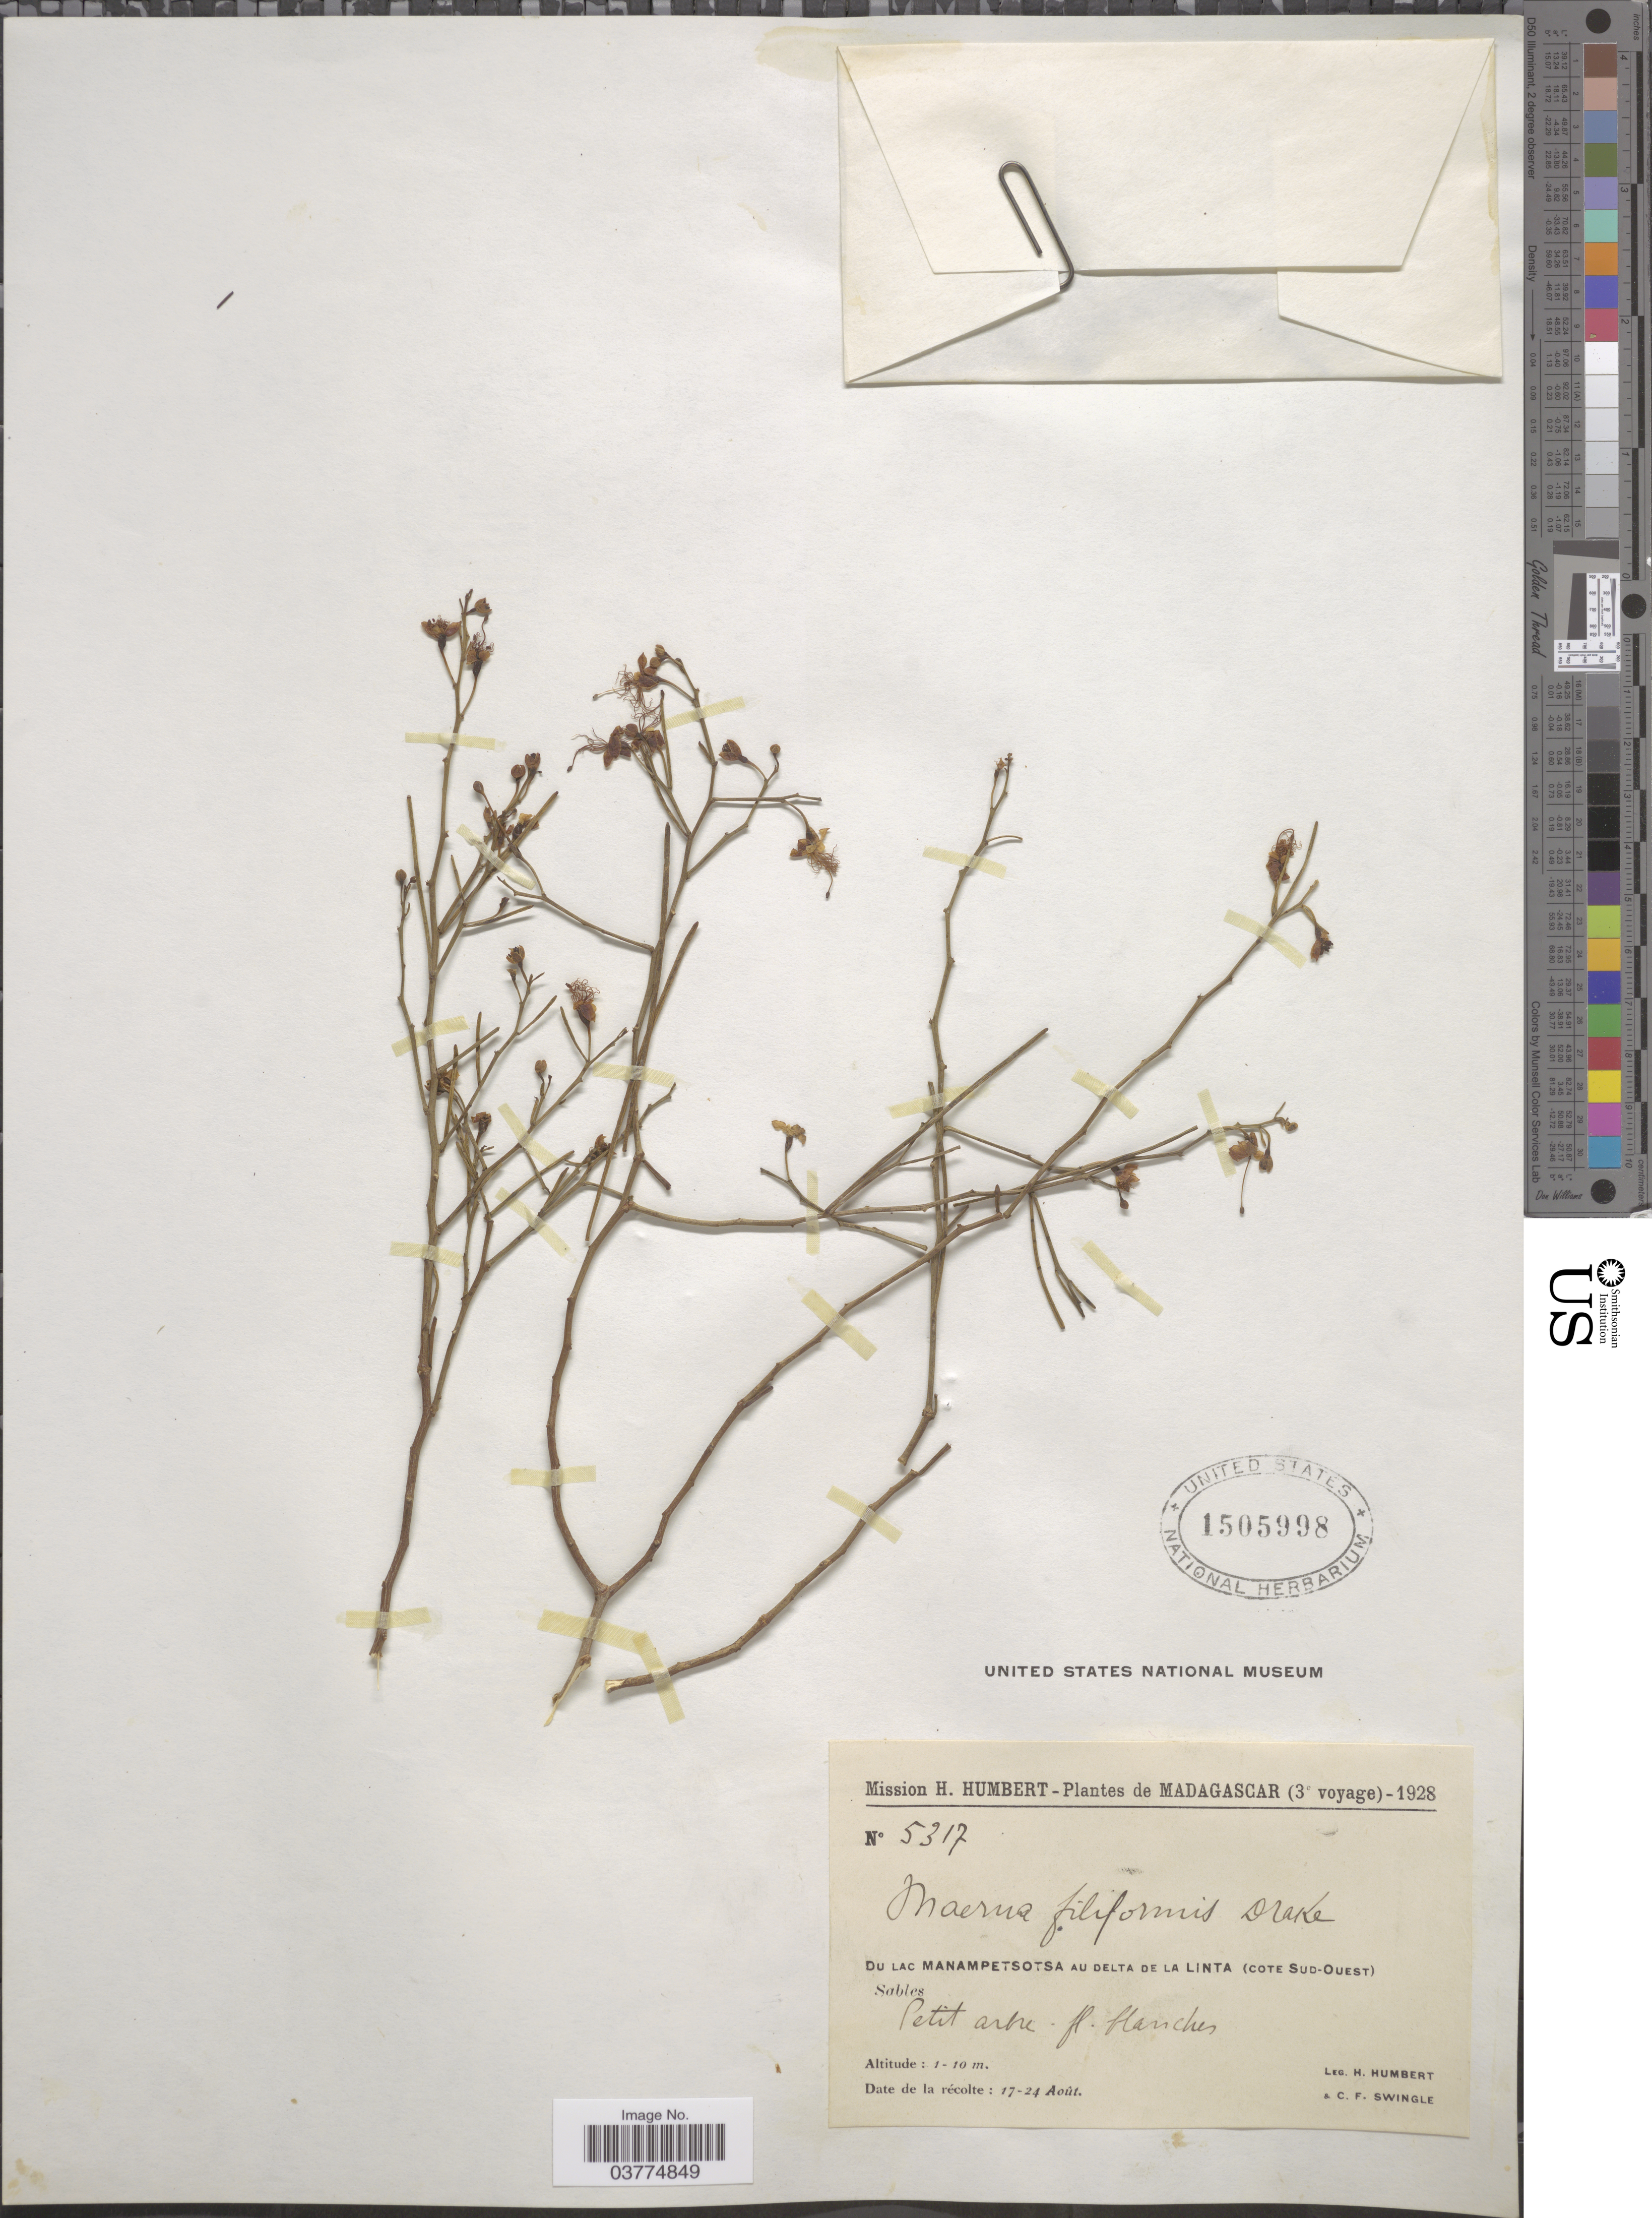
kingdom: Plantae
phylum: Tracheophyta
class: Magnoliopsida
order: Brassicales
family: Capparaceae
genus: Maerua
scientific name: Maerua filiformis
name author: Drake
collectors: H. Humbert & C. Swingle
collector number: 5317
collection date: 1928-08-17/1928-08-24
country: Madagascar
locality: Du Lac Manampetsotsa au delta de La Linta (Cote Sud-Ouest).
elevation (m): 1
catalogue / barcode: US 1505998